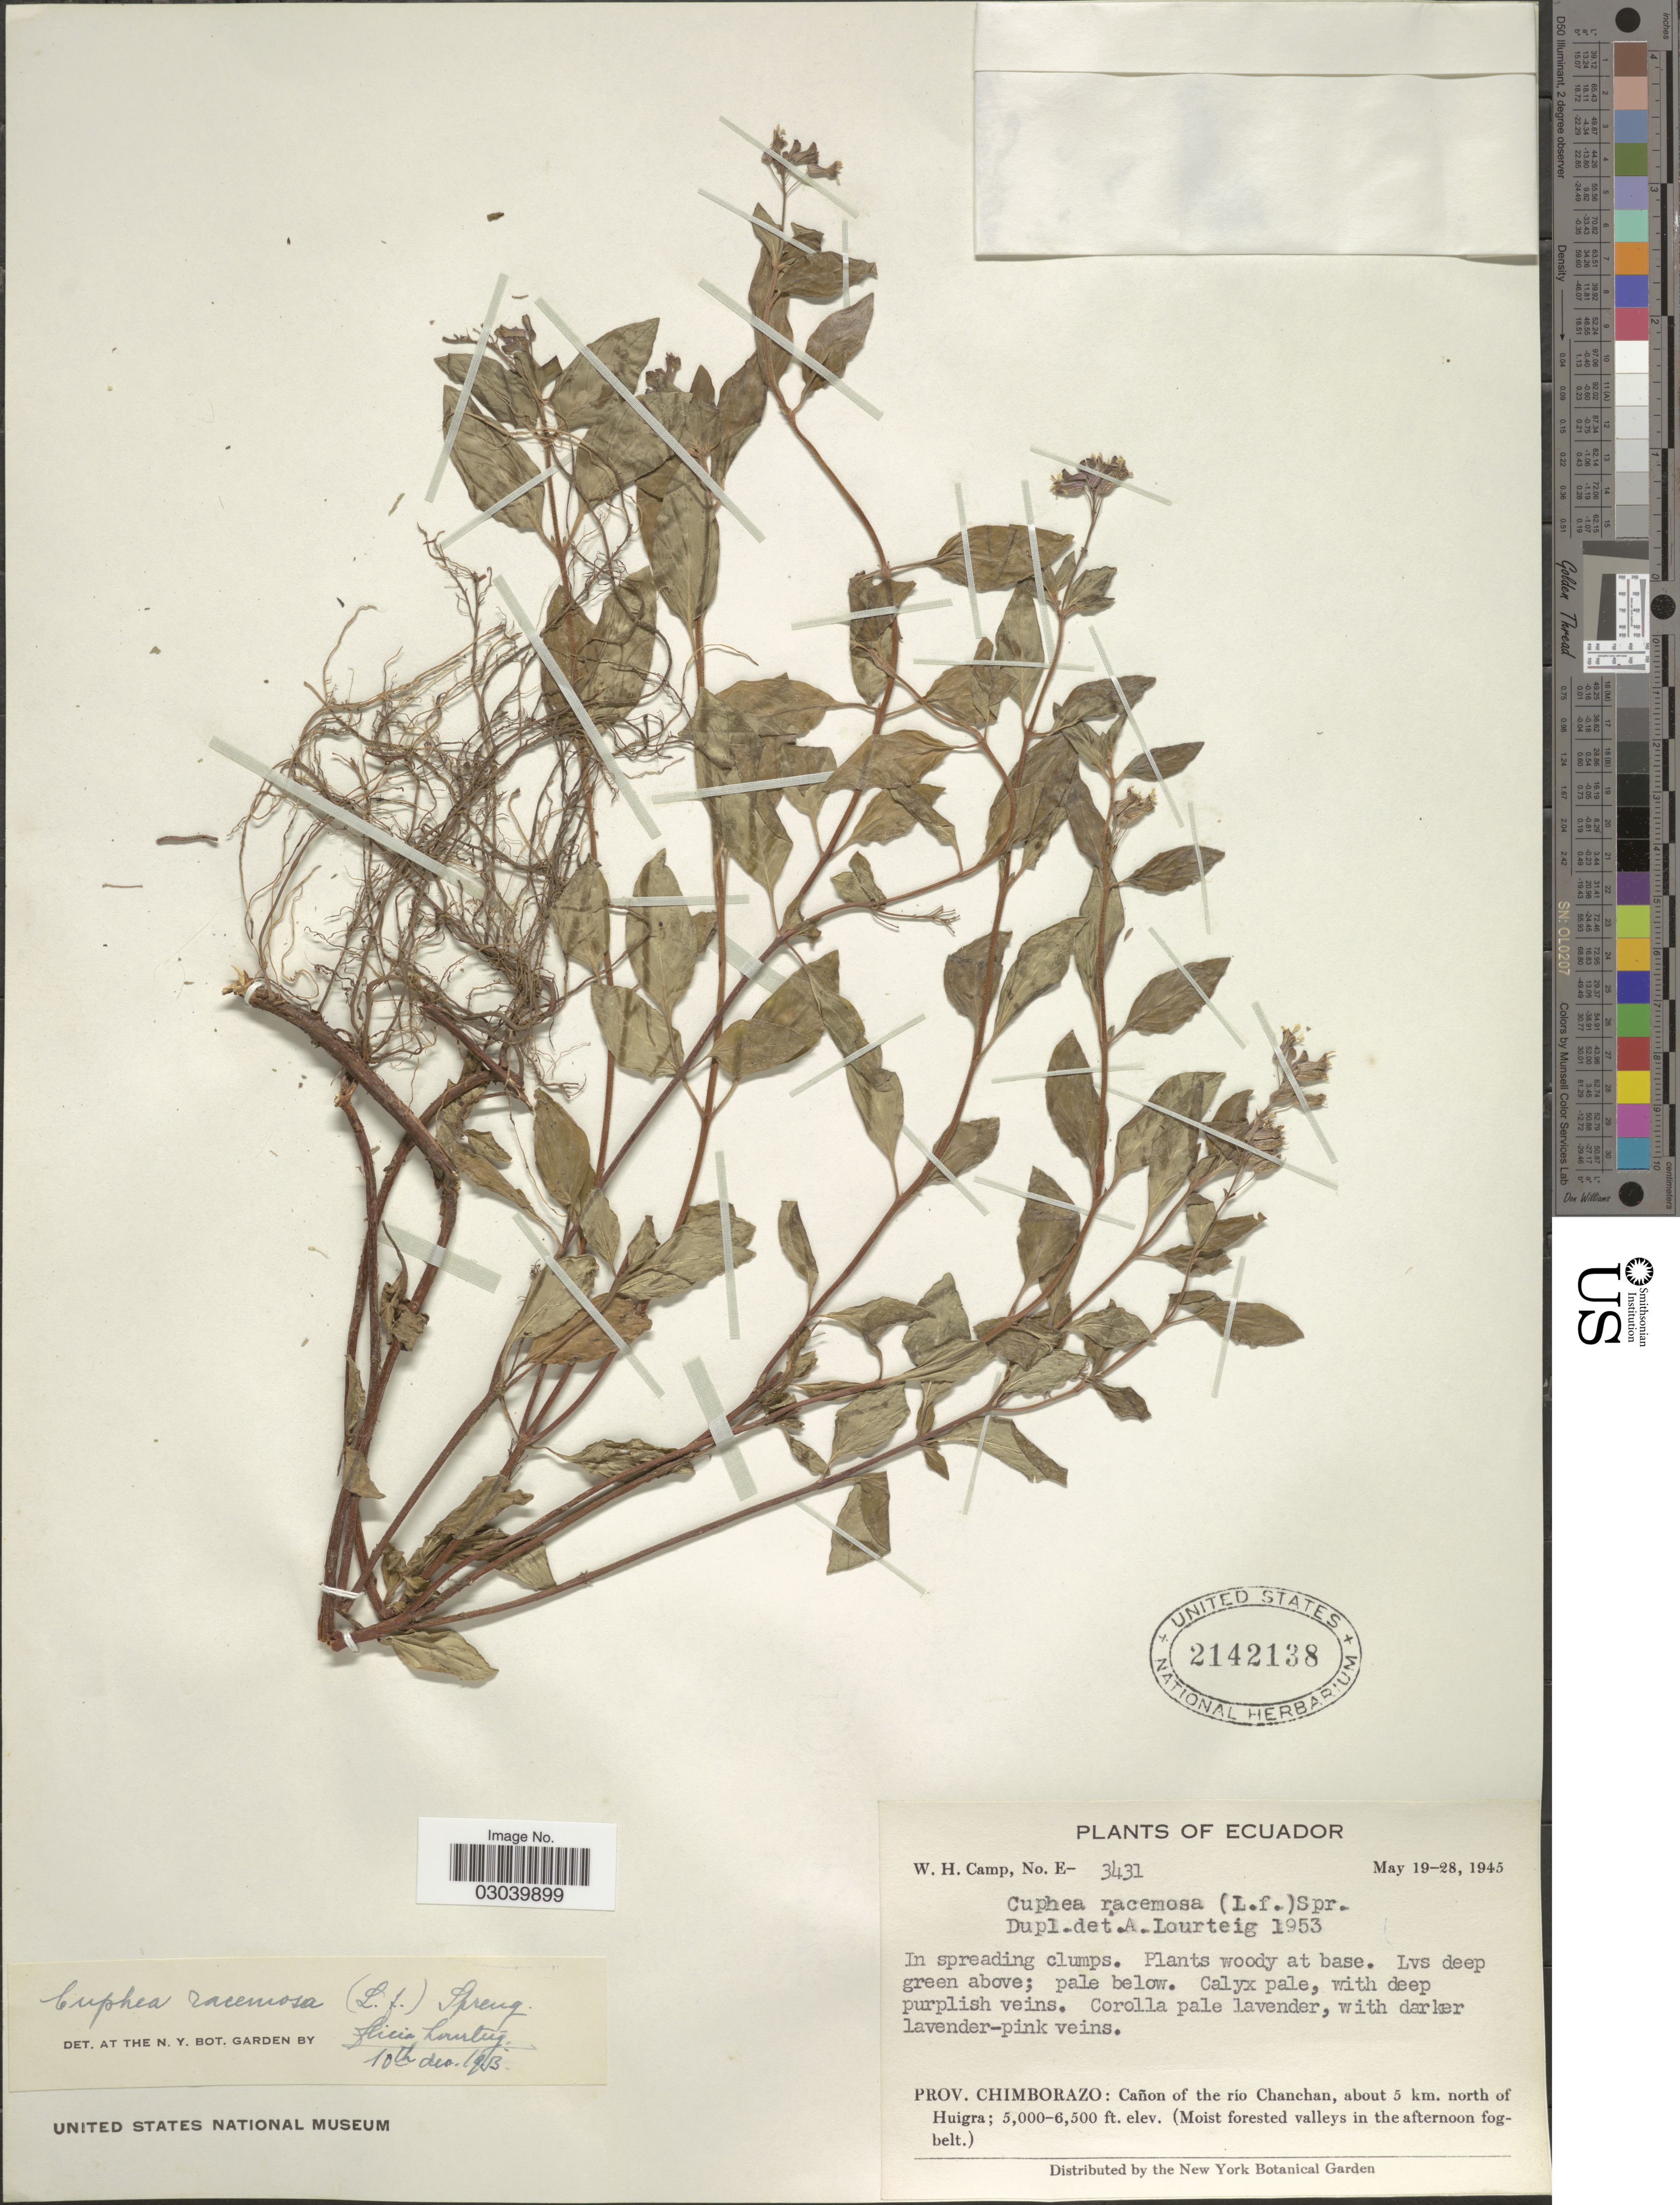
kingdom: Plantae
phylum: Tracheophyta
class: Magnoliopsida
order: Myrtales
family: Lythraceae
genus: Cuphea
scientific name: Cuphea racemosa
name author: (L. f.) Spreng.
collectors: W. H. Camp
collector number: E-3431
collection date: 1945-05-19/1945-05-28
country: Ecuador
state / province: Chimborazo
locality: Cañon of the río Chanchan, about 5 km. north of Huigra.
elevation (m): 1524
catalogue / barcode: US 2142138